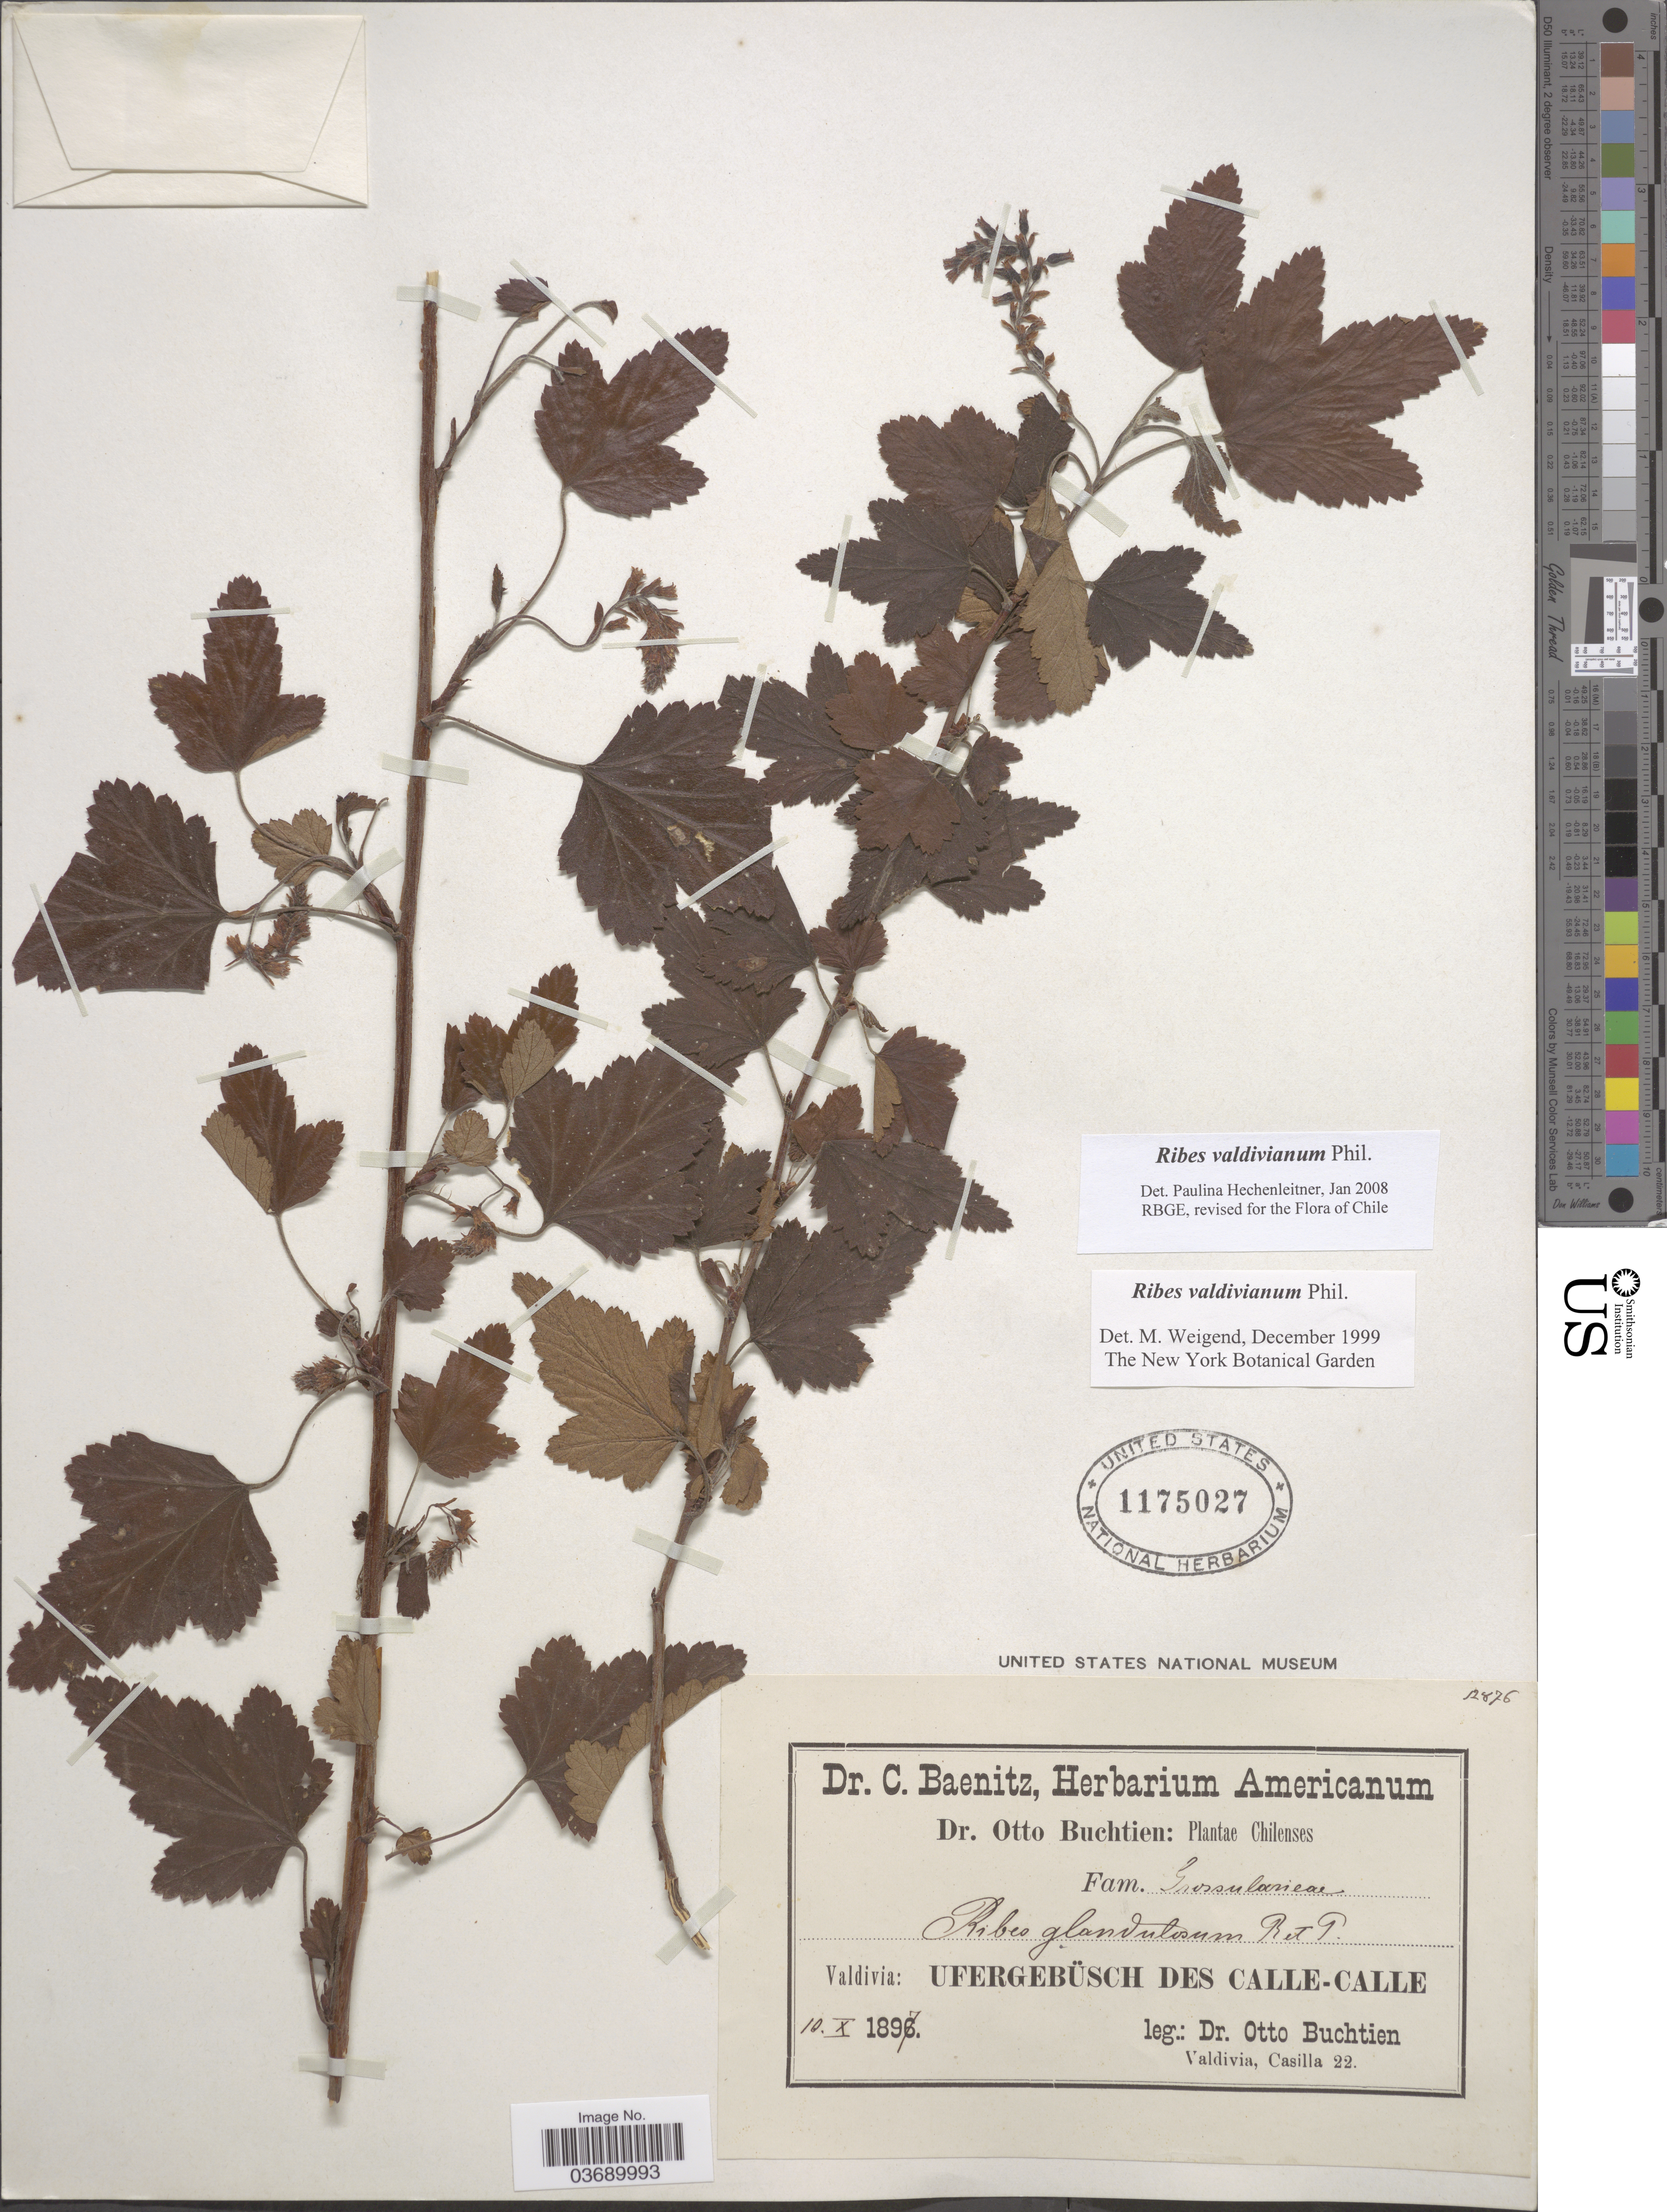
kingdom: Plantae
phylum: Tracheophyta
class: Magnoliopsida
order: Saxifragales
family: Grossulariaceae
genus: Ribes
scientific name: Ribes valdivianum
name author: Phil.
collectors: O. Buchtien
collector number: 12876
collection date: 1897-10-10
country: Chile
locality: Valdivia: Ufergebüsch des Calle-Calle.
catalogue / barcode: US 1175027